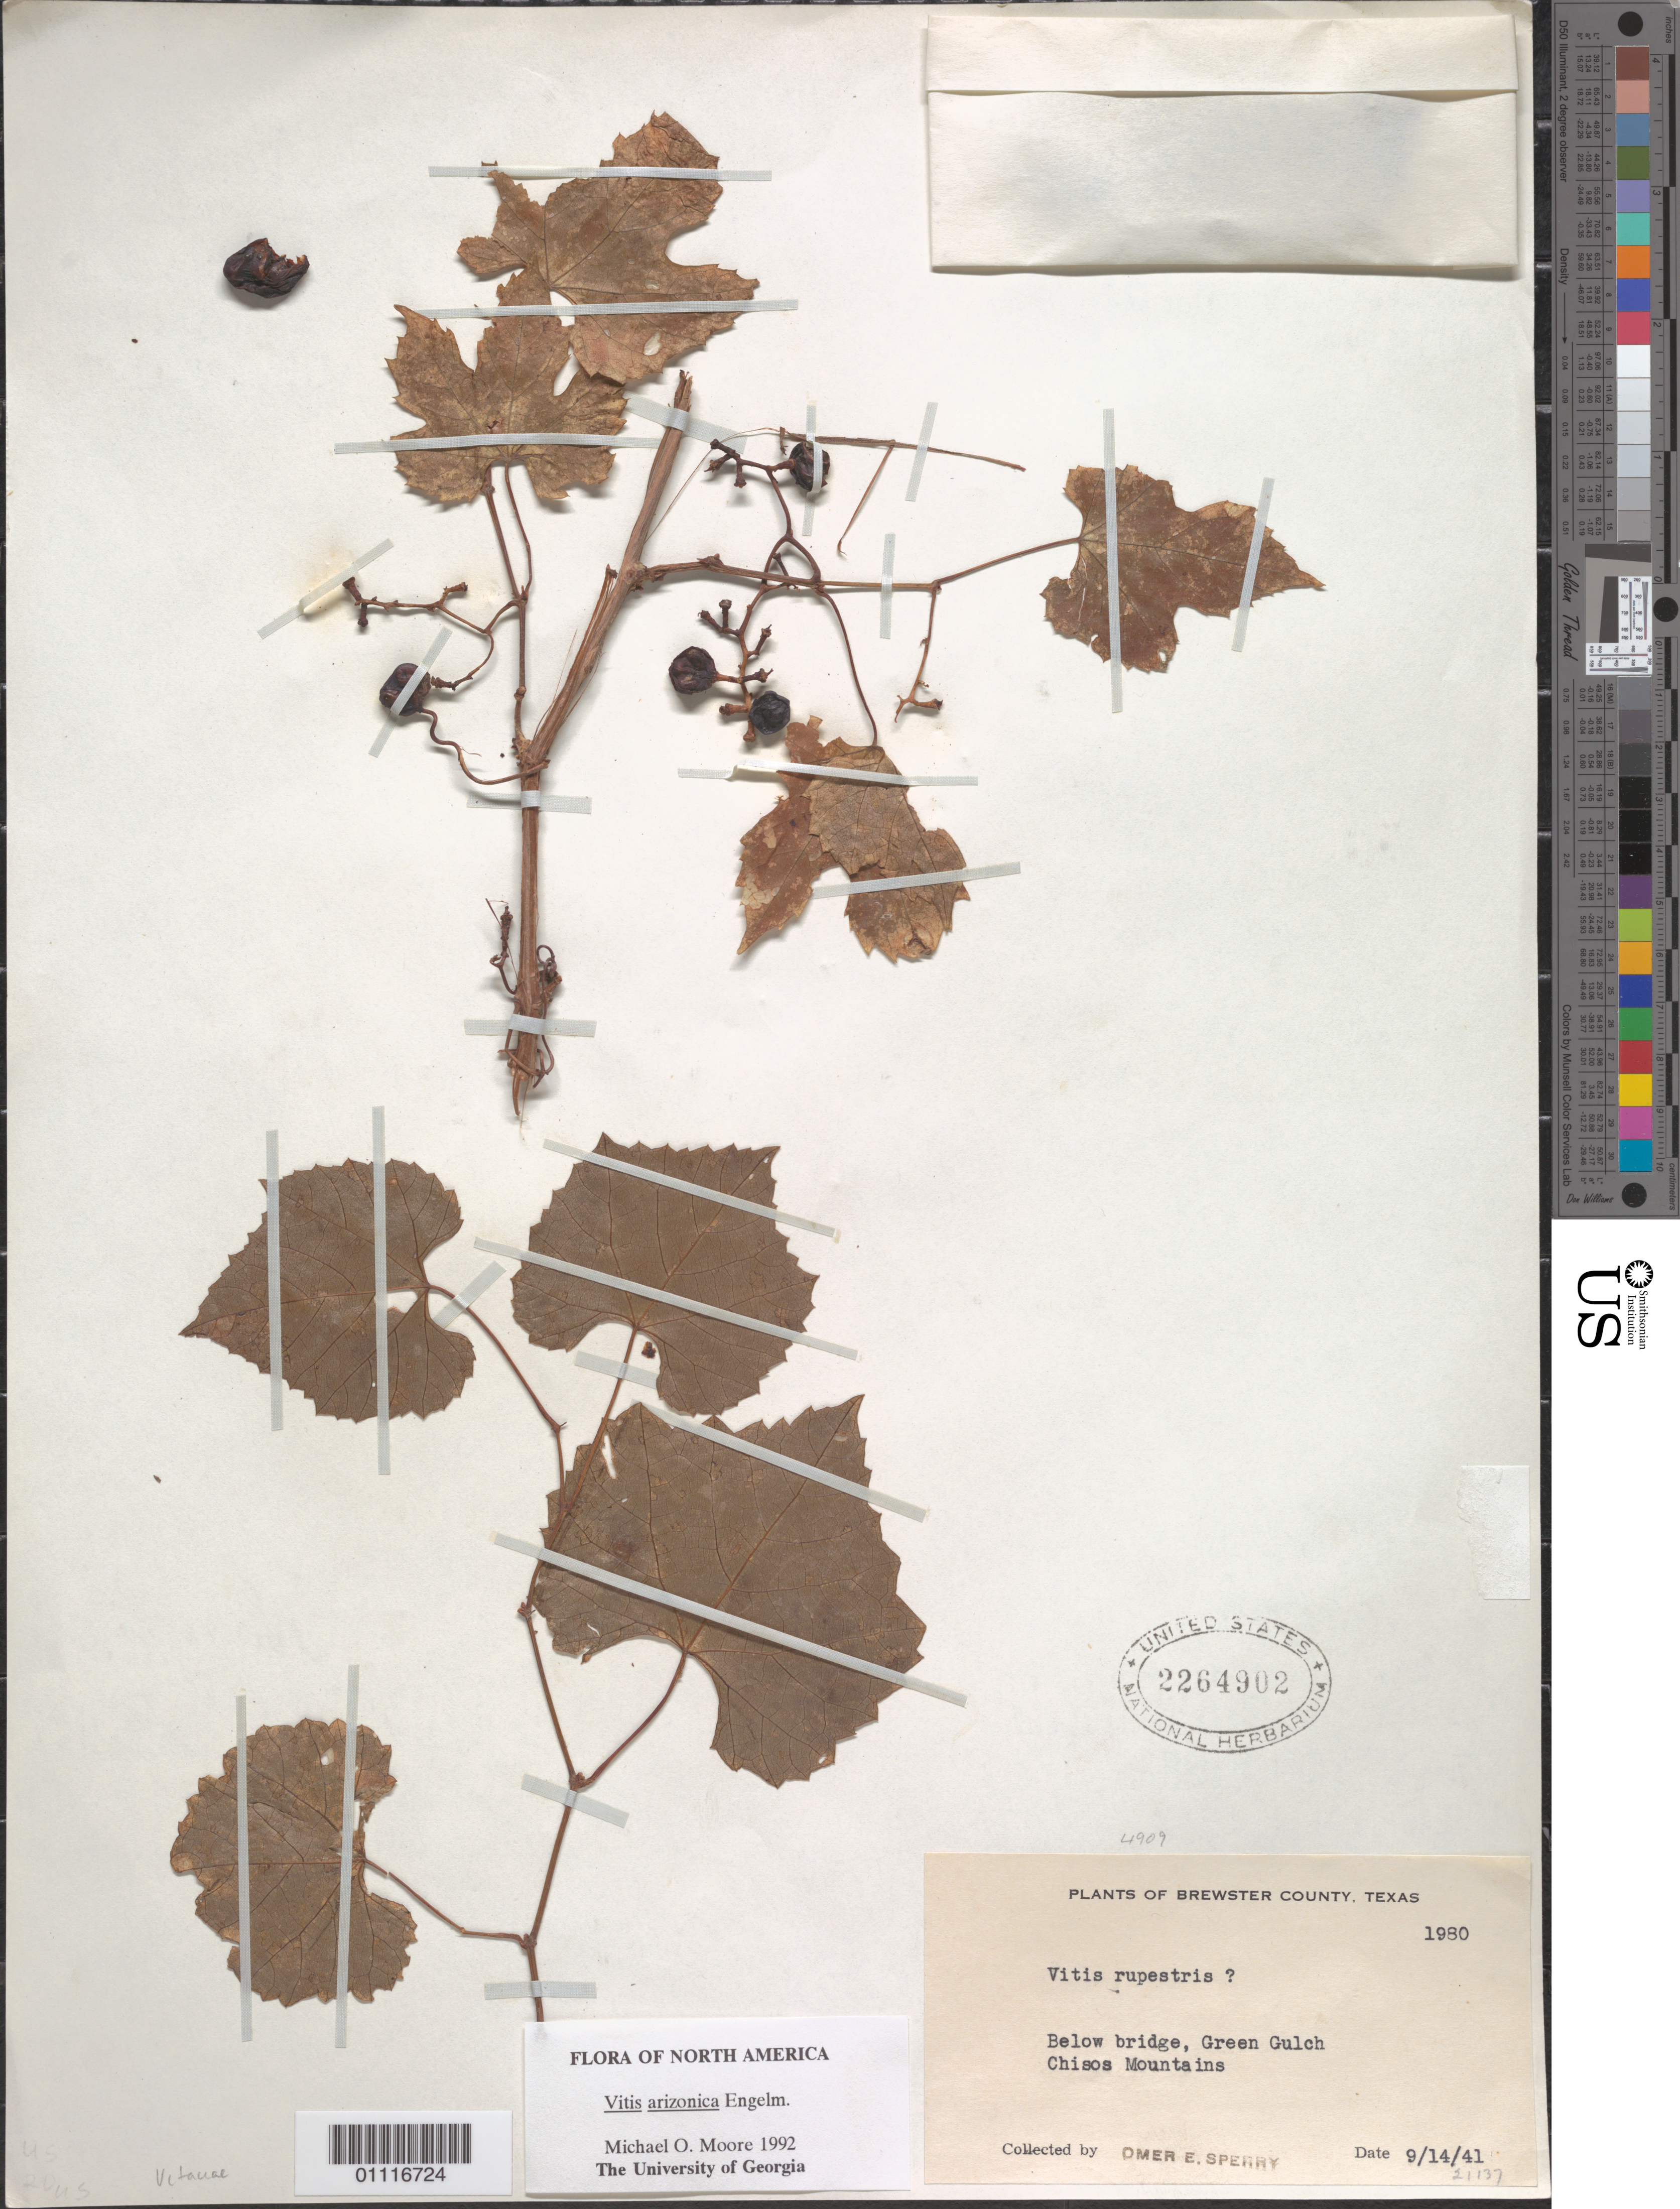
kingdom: Plantae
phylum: Tracheophyta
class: Magnoliopsida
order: Vitales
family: Vitaceae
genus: Vitis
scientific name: Vitis arizonica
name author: Engelm.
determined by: Moore, M. O.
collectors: O. E. Sperry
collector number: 21137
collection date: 1941-09-14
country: United States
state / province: Texas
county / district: Brewster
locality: Below bridge, Green Gulch, Chisos Mountains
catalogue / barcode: US 2264902